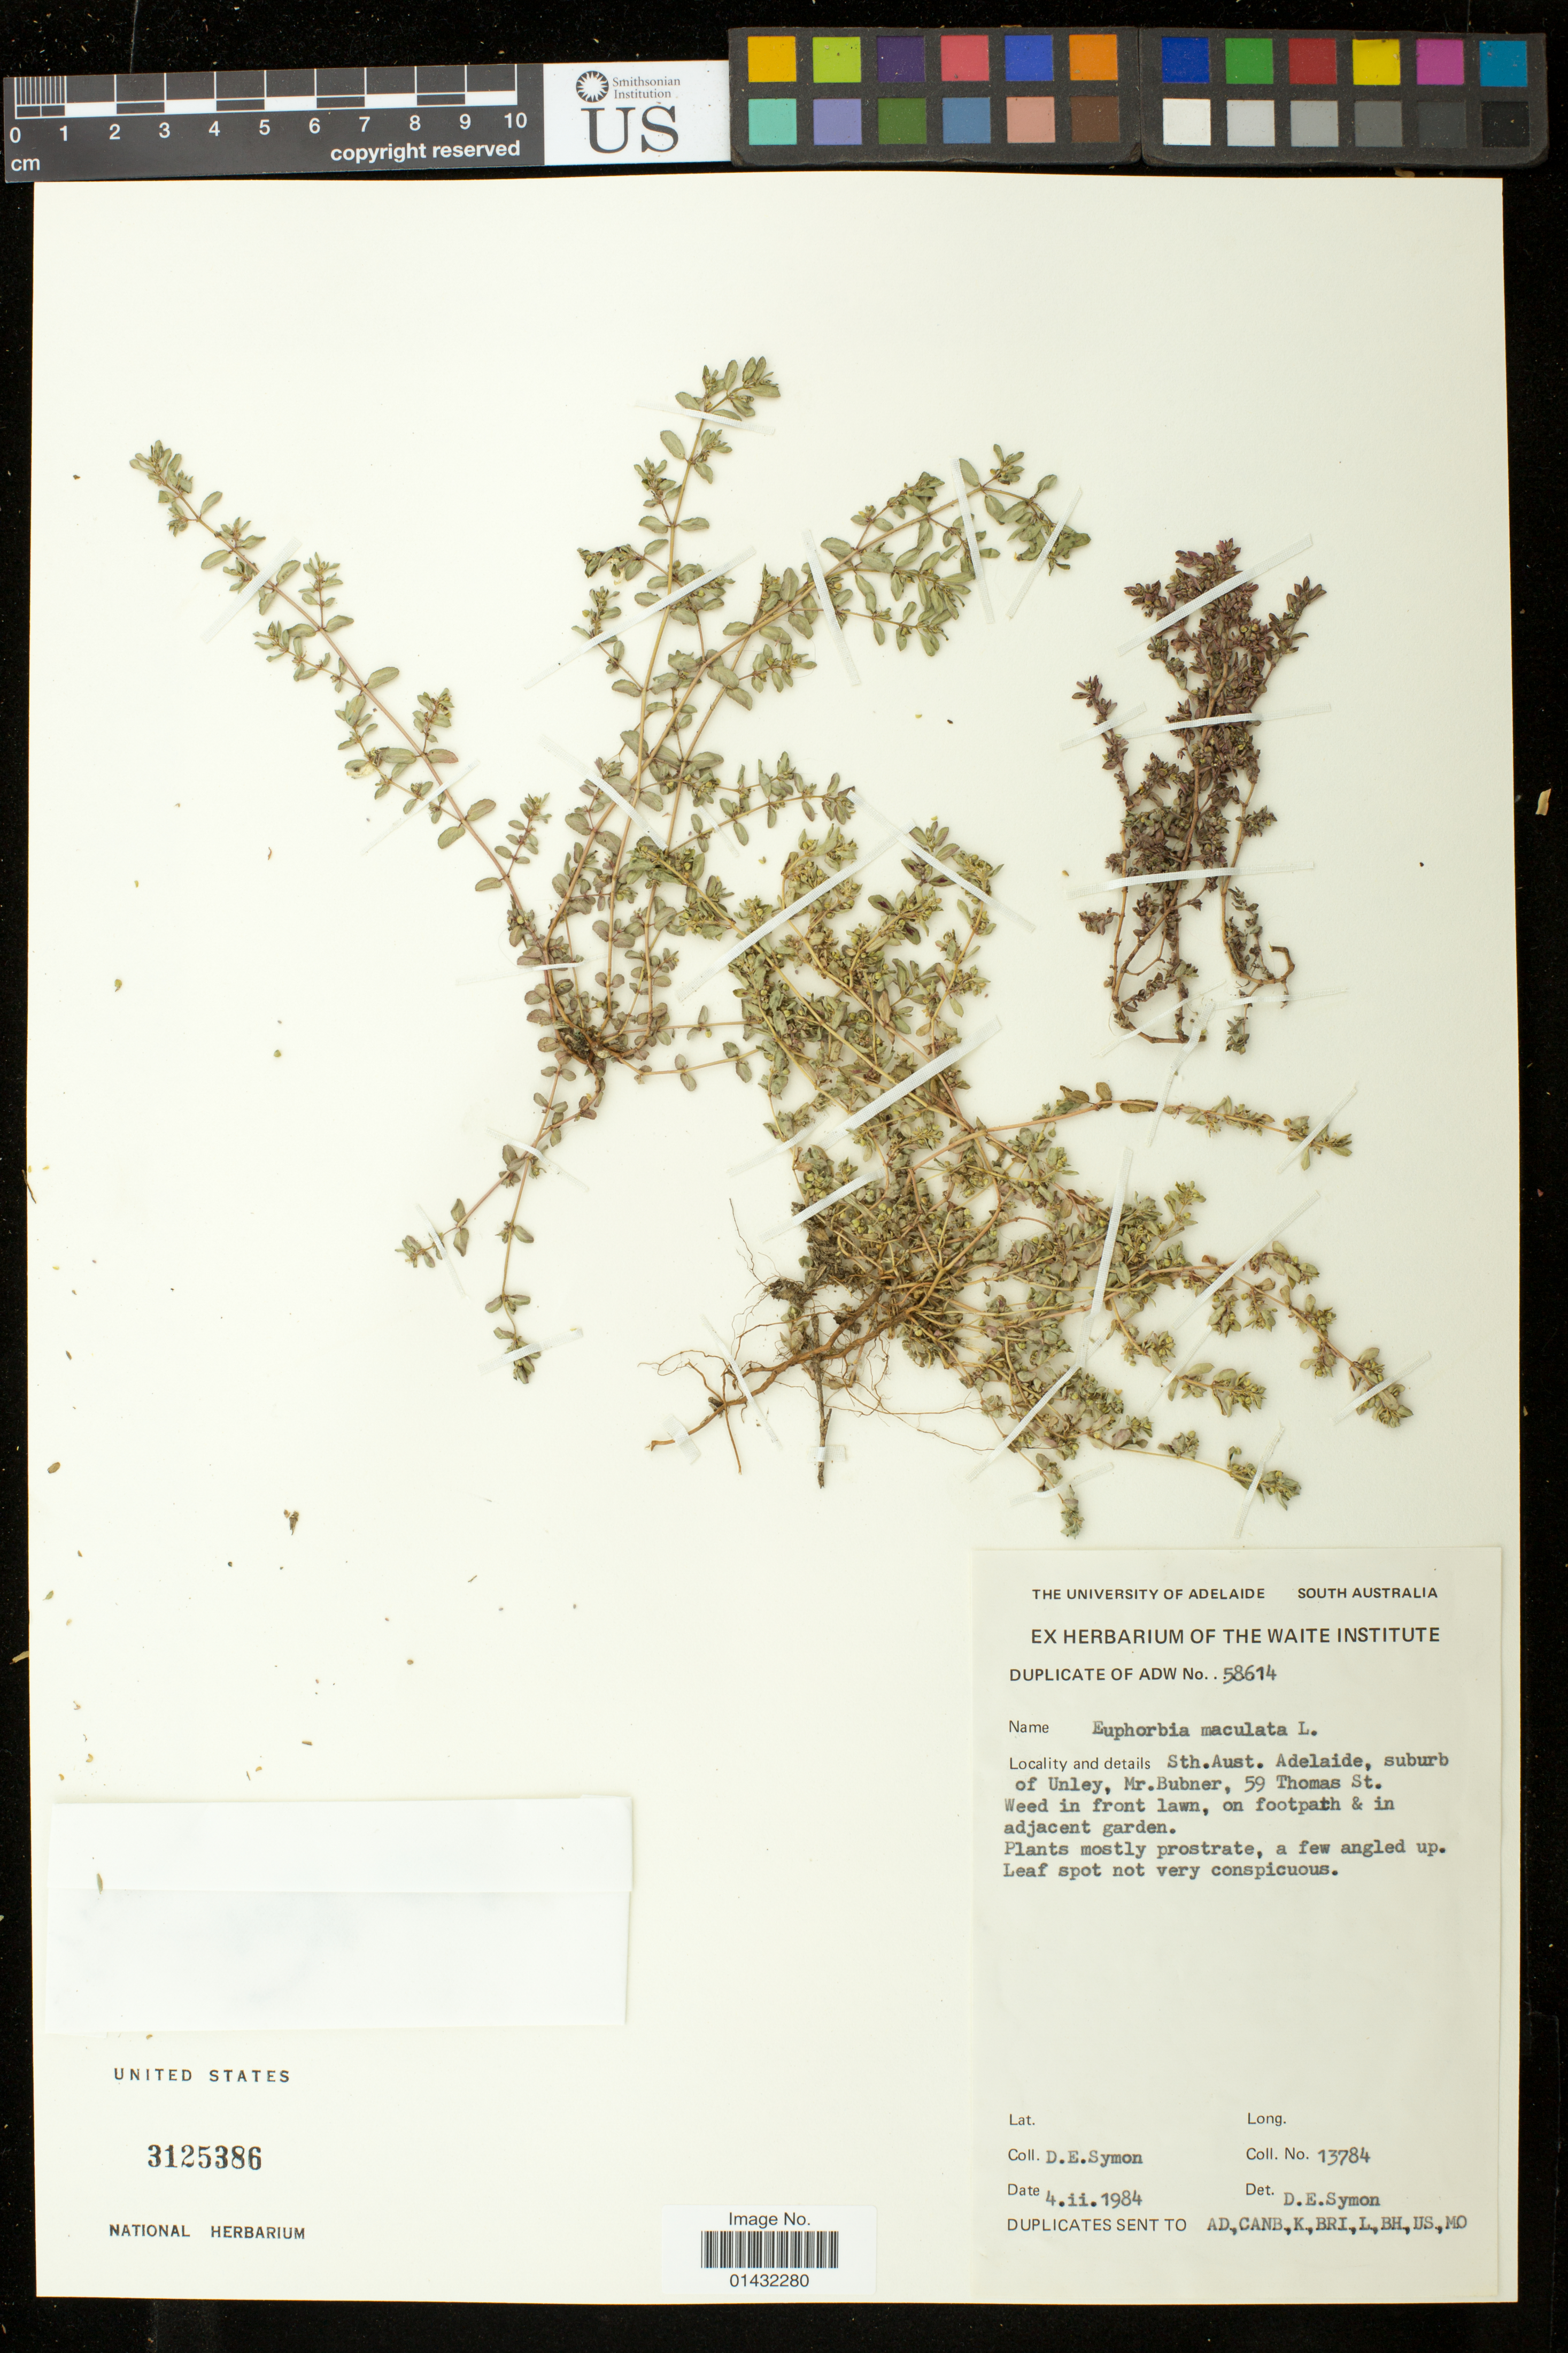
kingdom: Plantae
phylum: Tracheophyta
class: Magnoliopsida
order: Malpighiales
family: Euphorbiaceae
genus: Euphorbia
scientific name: Euphorbia maculata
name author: L.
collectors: D. Symon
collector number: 13784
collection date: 1984-02-04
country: Australia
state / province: South Australia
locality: Adelaide, Unley, 59 Thomas St.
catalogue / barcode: US 3125386